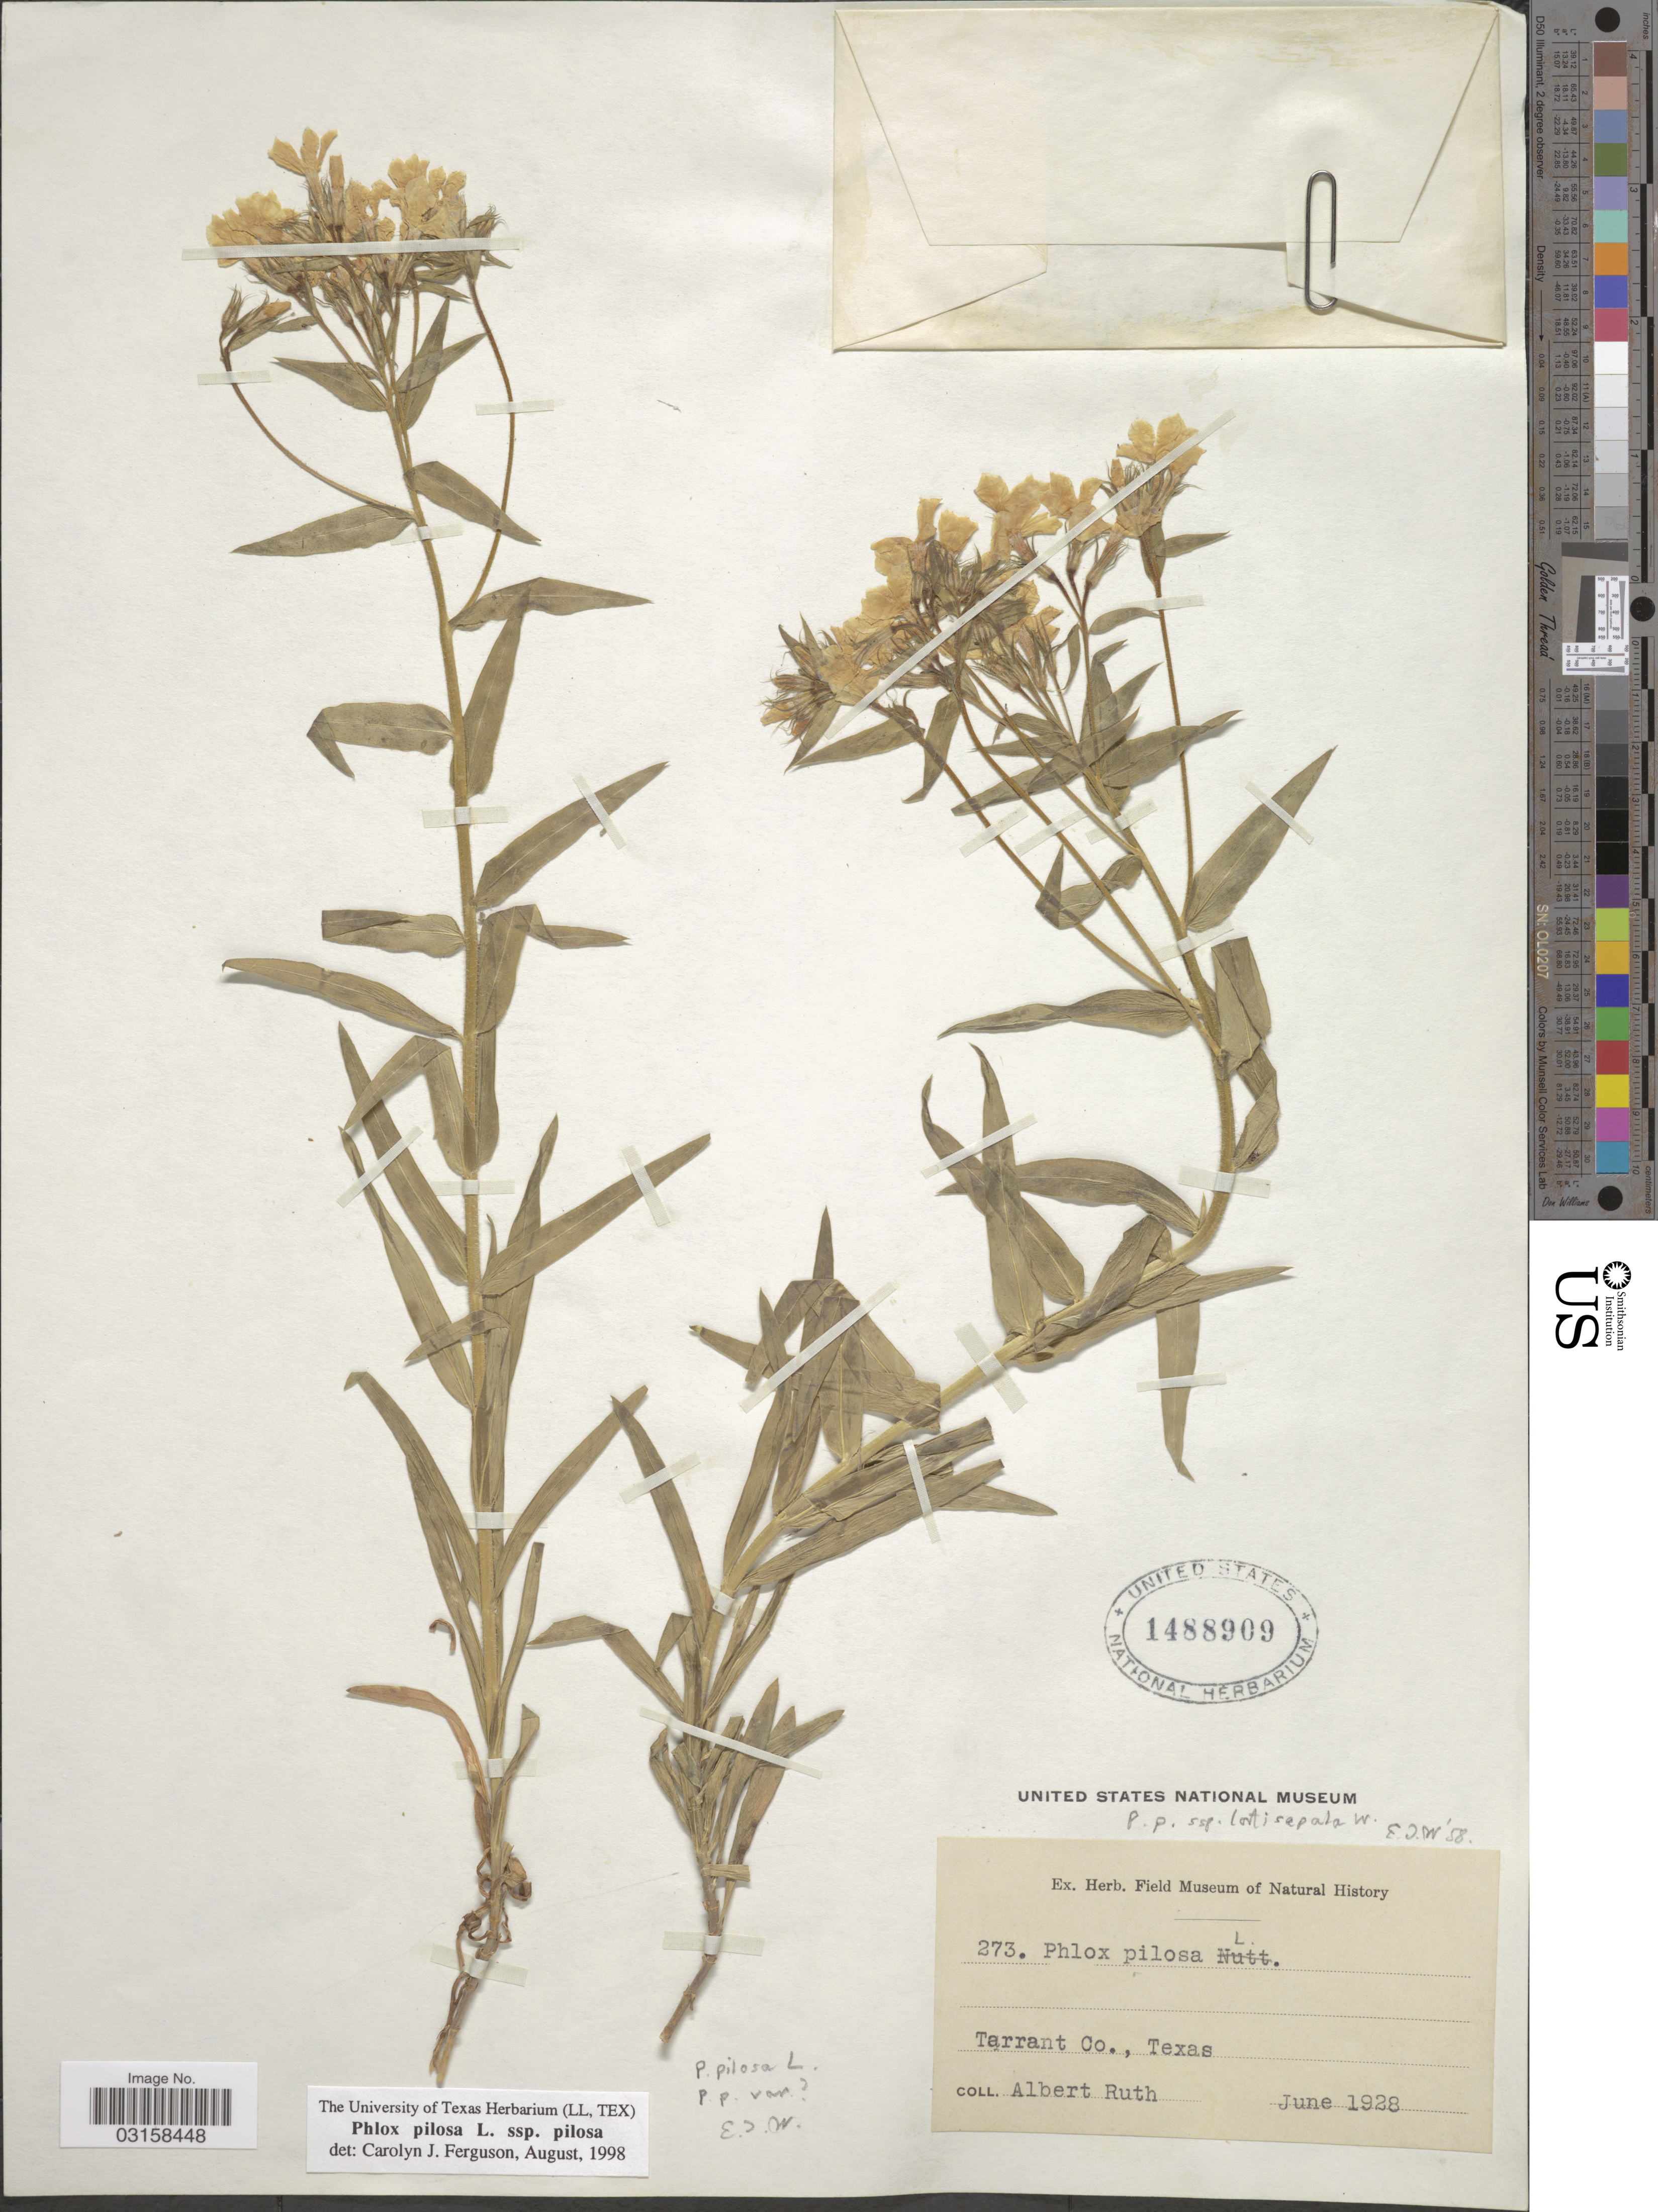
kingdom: Plantae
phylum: Tracheophyta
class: Magnoliopsida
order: Ericales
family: Polemoniaceae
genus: Phlox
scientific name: Phlox pilosa subsp. riparia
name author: Wherry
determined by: Ferguson, C. J.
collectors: A. Ruth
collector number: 273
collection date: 1928-06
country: United States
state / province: Texas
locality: Tarrant Co.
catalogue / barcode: US 1488909